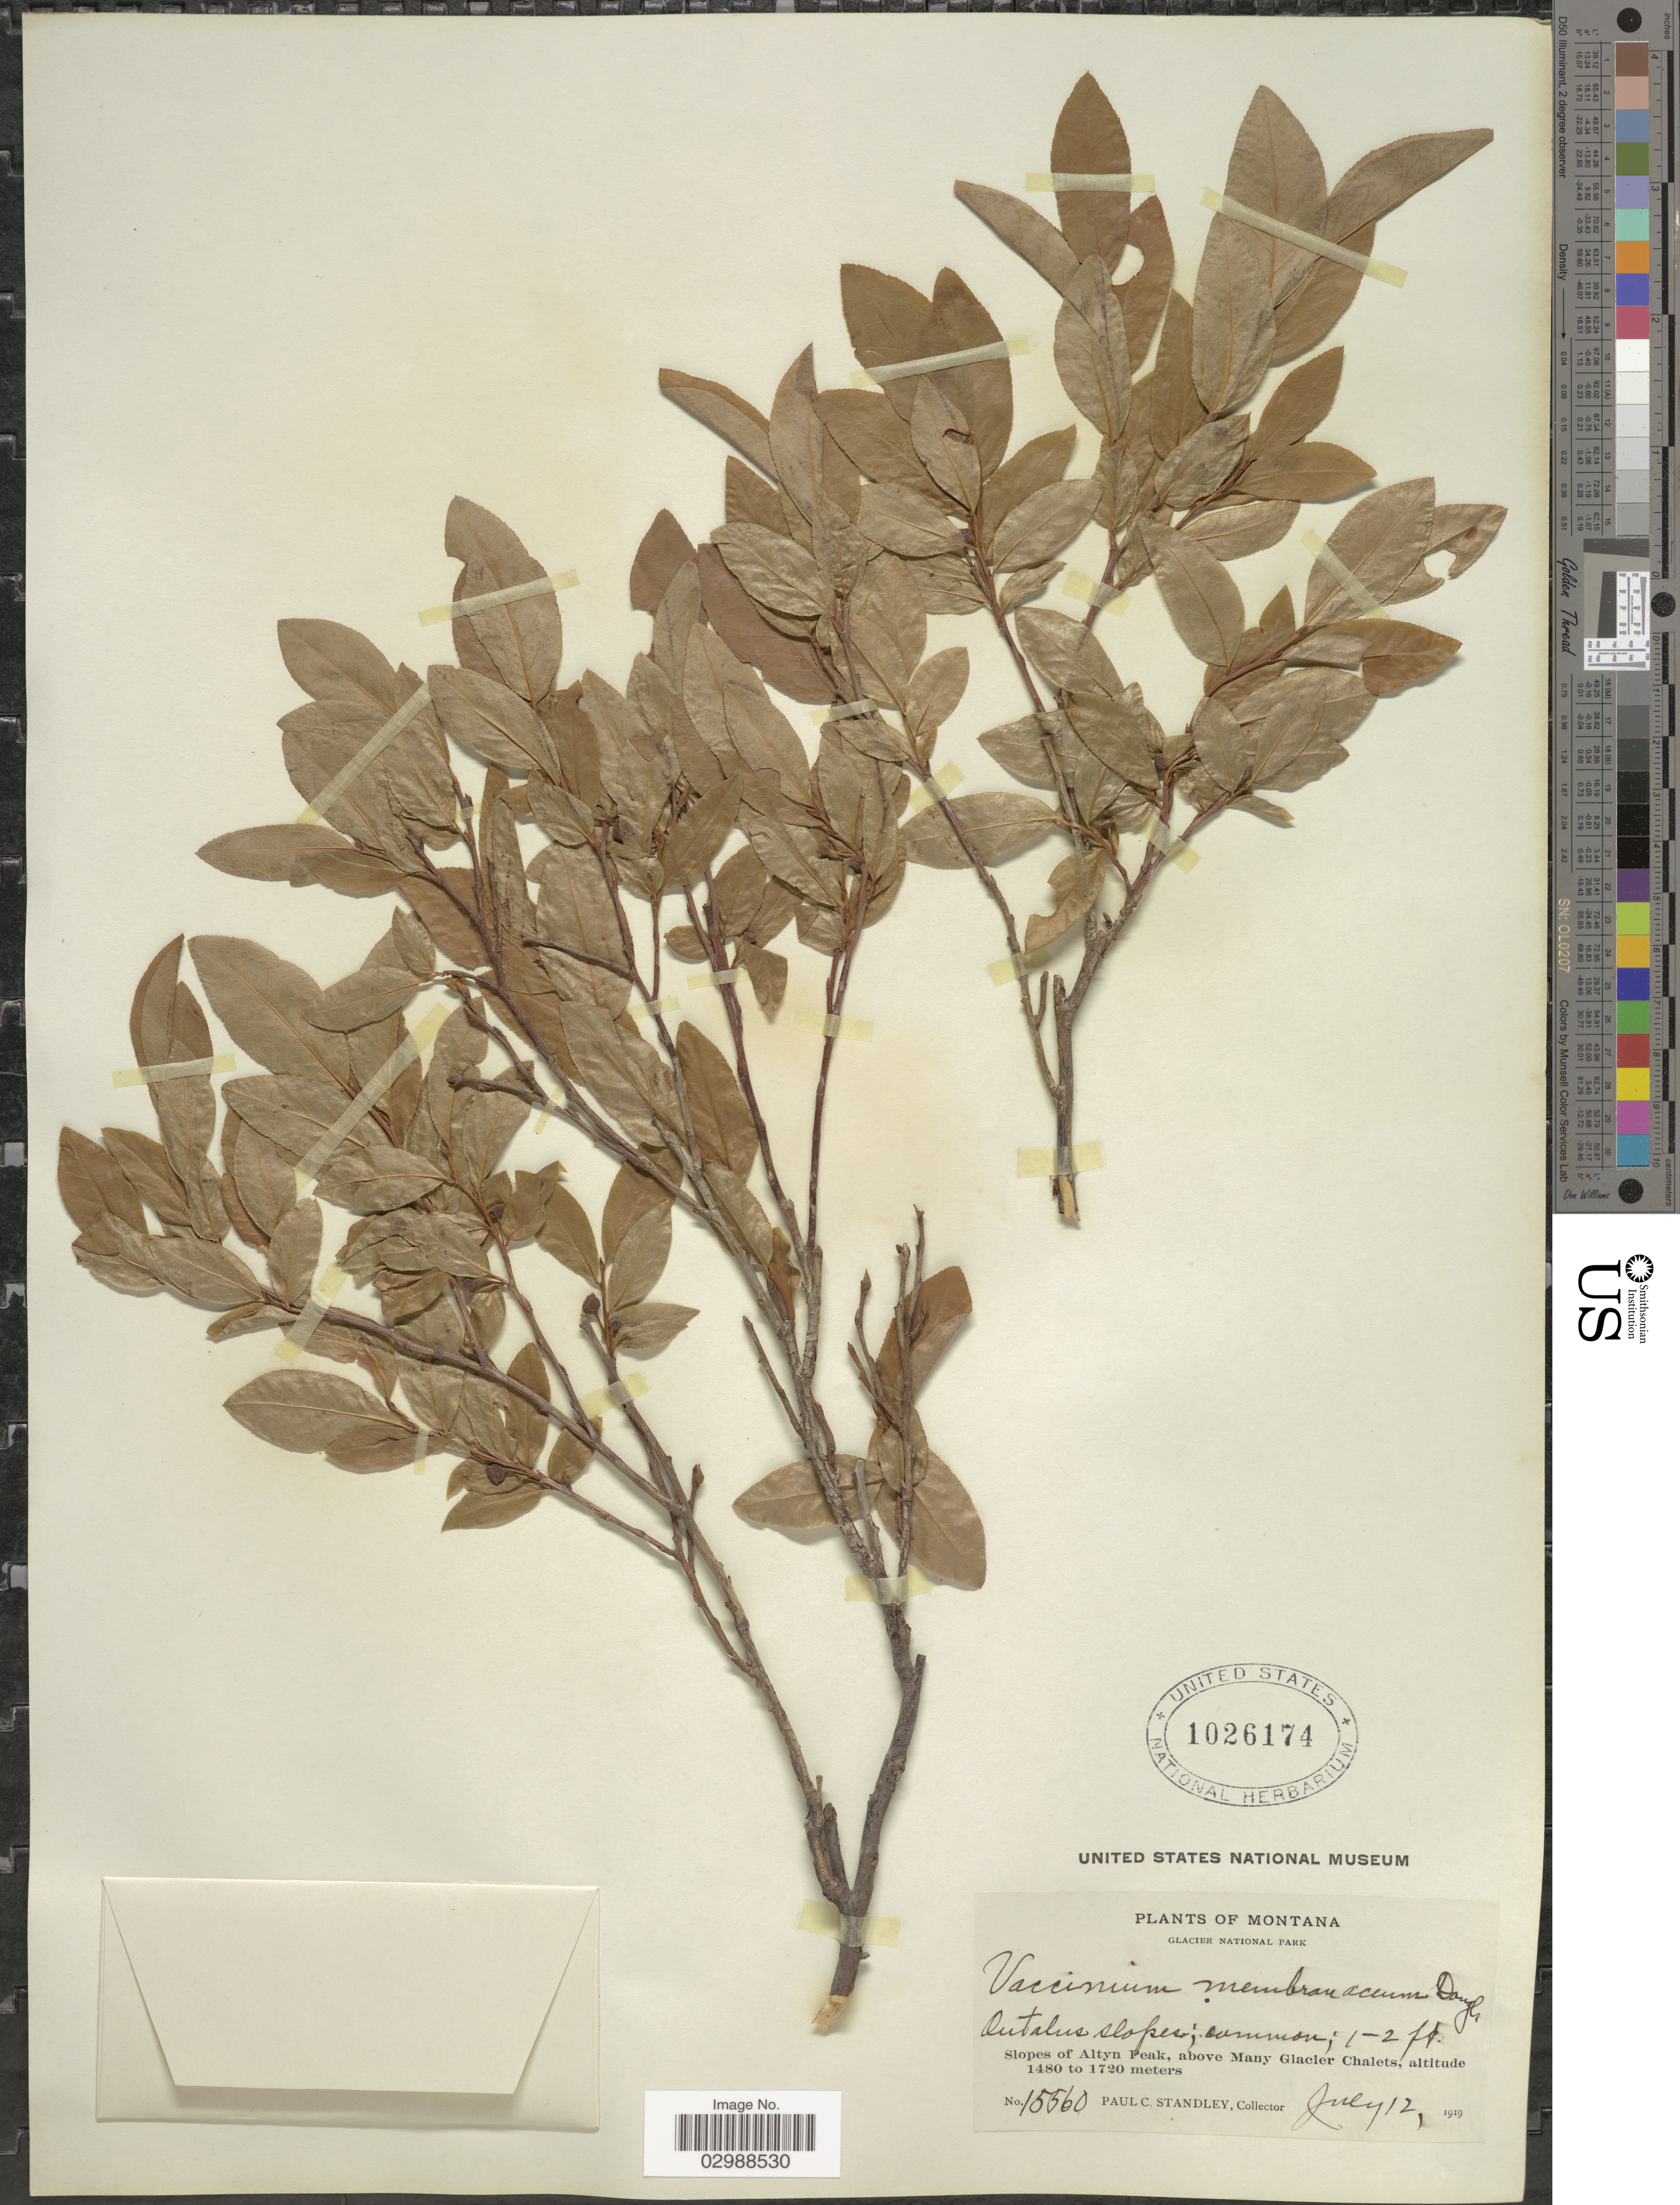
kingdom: Plantae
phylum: Tracheophyta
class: Magnoliopsida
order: Ericales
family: Ericaceae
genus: Vaccinium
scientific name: Vaccinium membranaceum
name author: Douglas ex Torr.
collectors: P. C. Standley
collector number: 15560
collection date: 1919-07-12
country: United States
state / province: Montana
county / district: Glacier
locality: Glacier National Park, Slopes of Altyn Peak, above Many Glacier Chalets.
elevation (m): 1480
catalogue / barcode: US 1026174